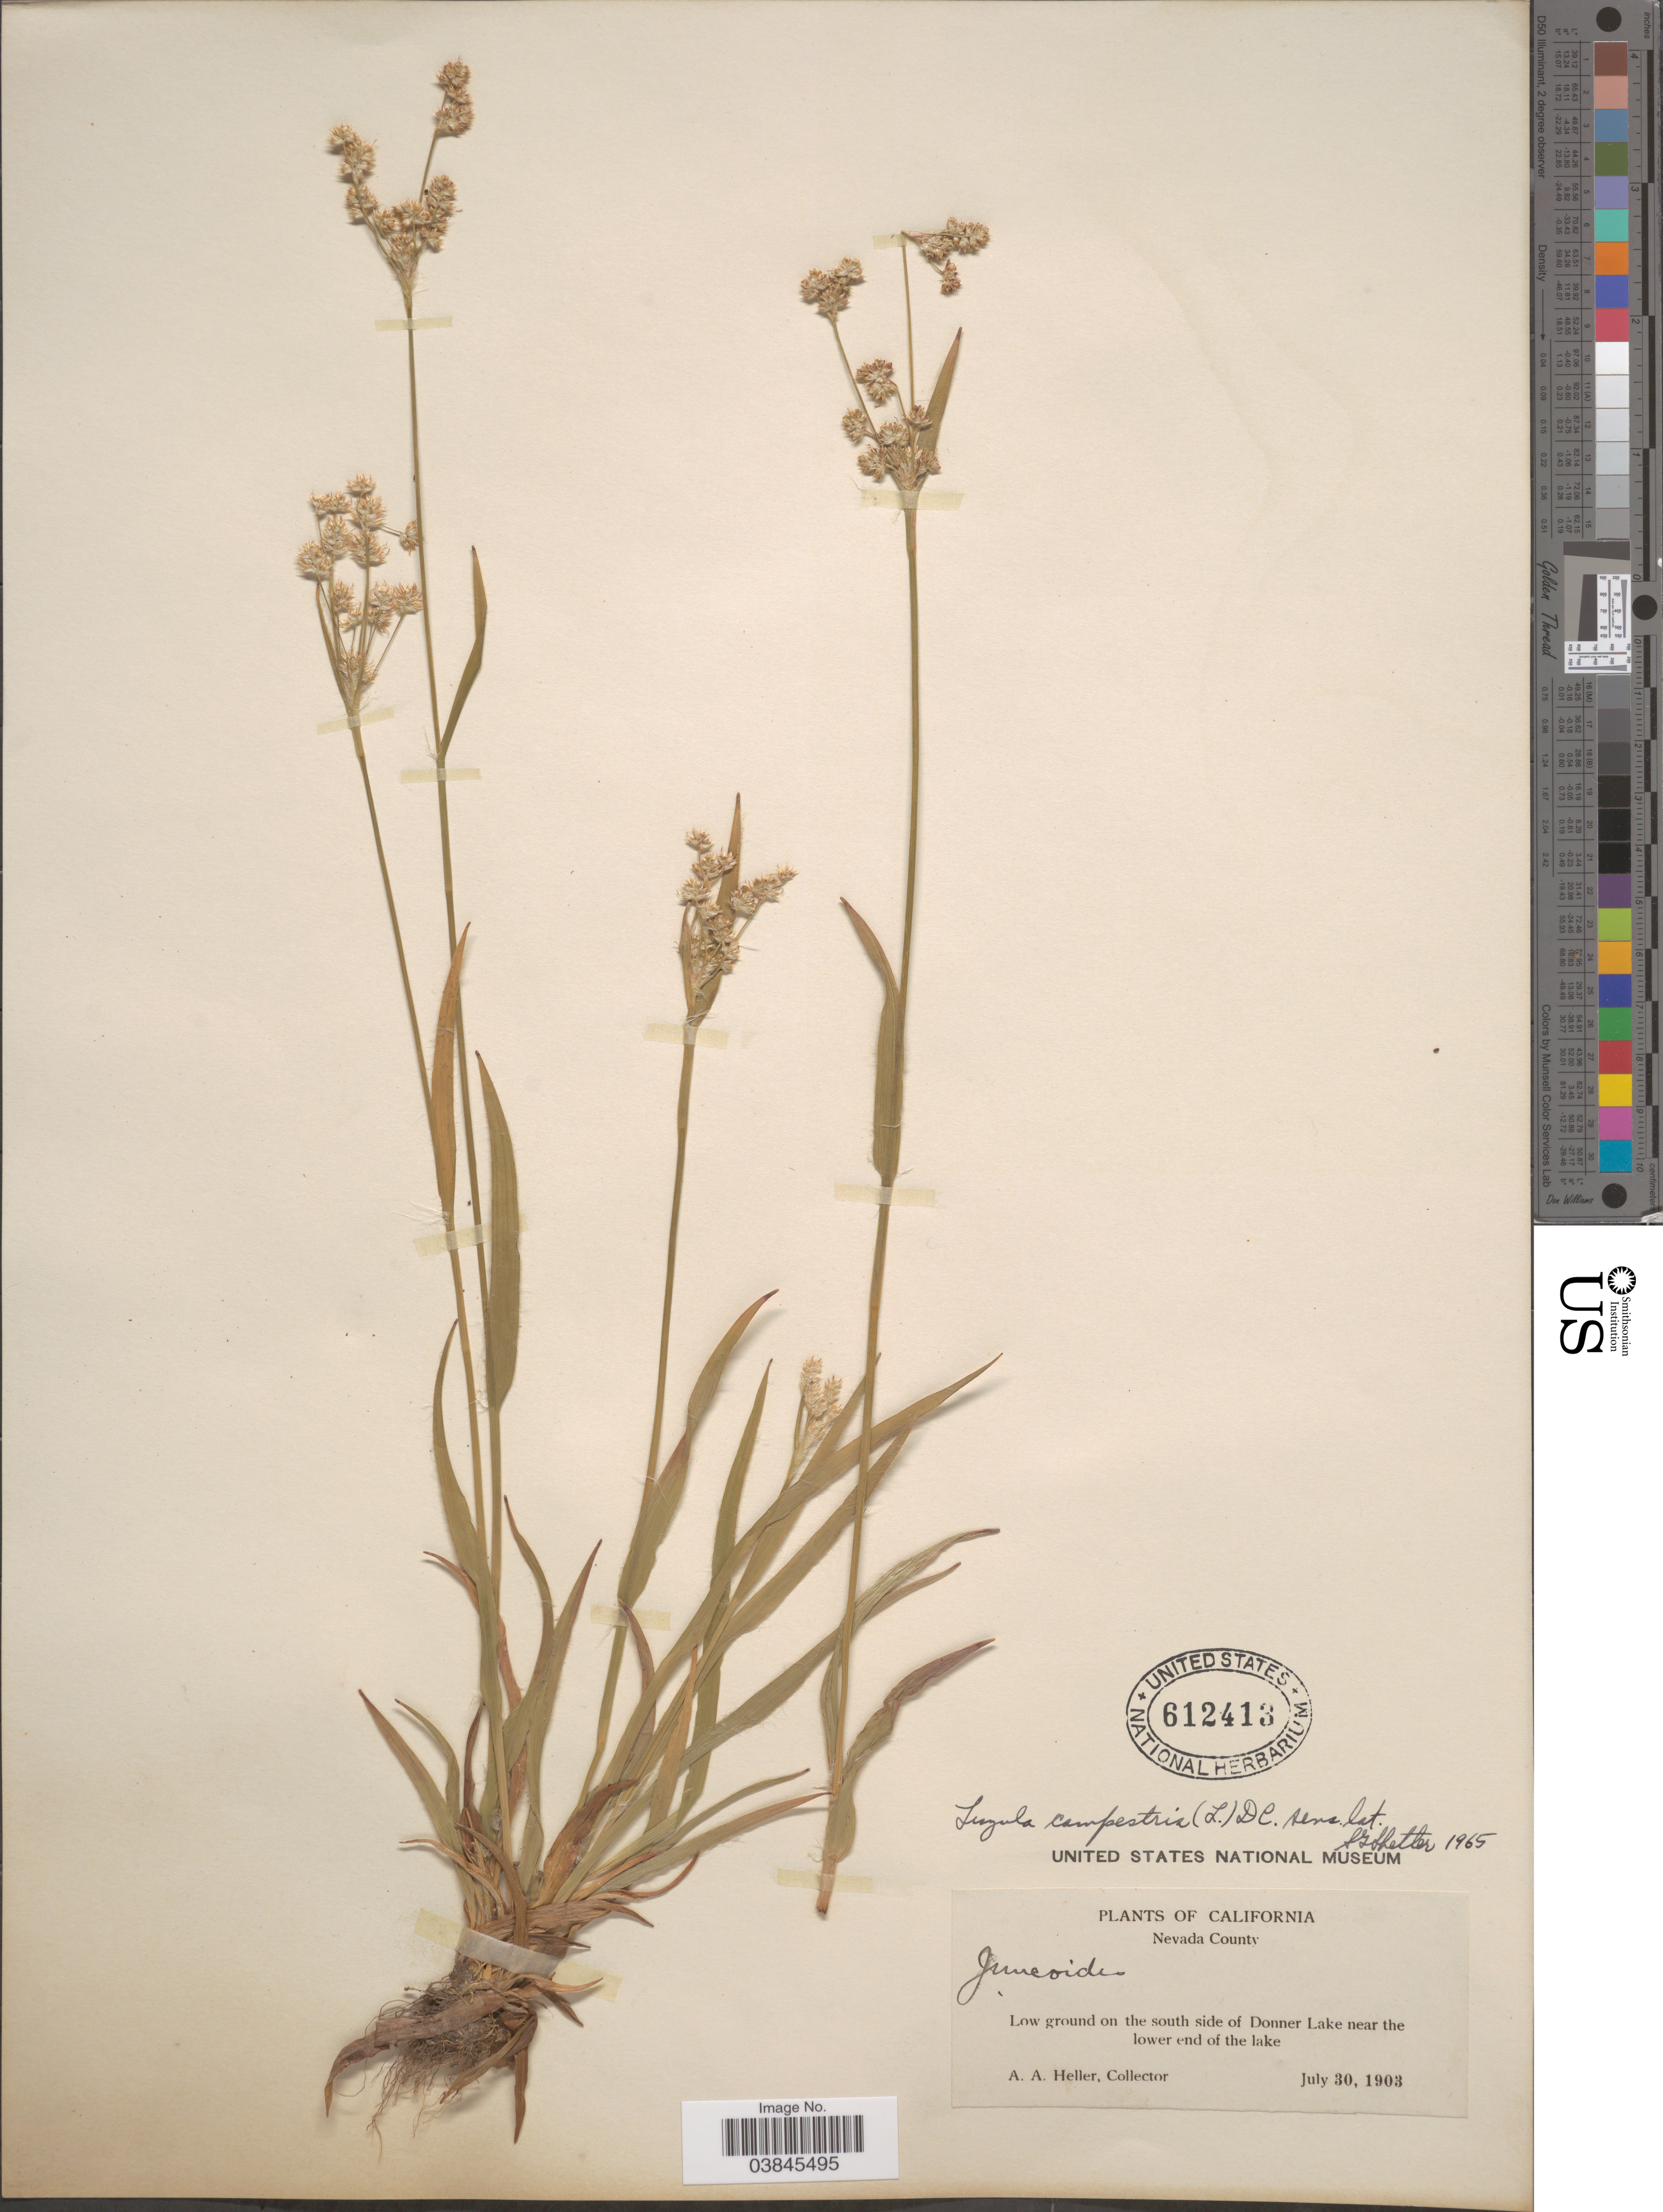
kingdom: Plantae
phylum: Tracheophyta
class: Liliopsida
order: Poales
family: Juncaceae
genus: Luzula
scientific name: Luzula campestris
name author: (L.) DC.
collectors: A. A. Heller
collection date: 1903-07-30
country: United States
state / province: California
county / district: Nevada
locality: Nevada County. Low ground on the south side of Donner Lake near the lower end of the lake.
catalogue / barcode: US 612413